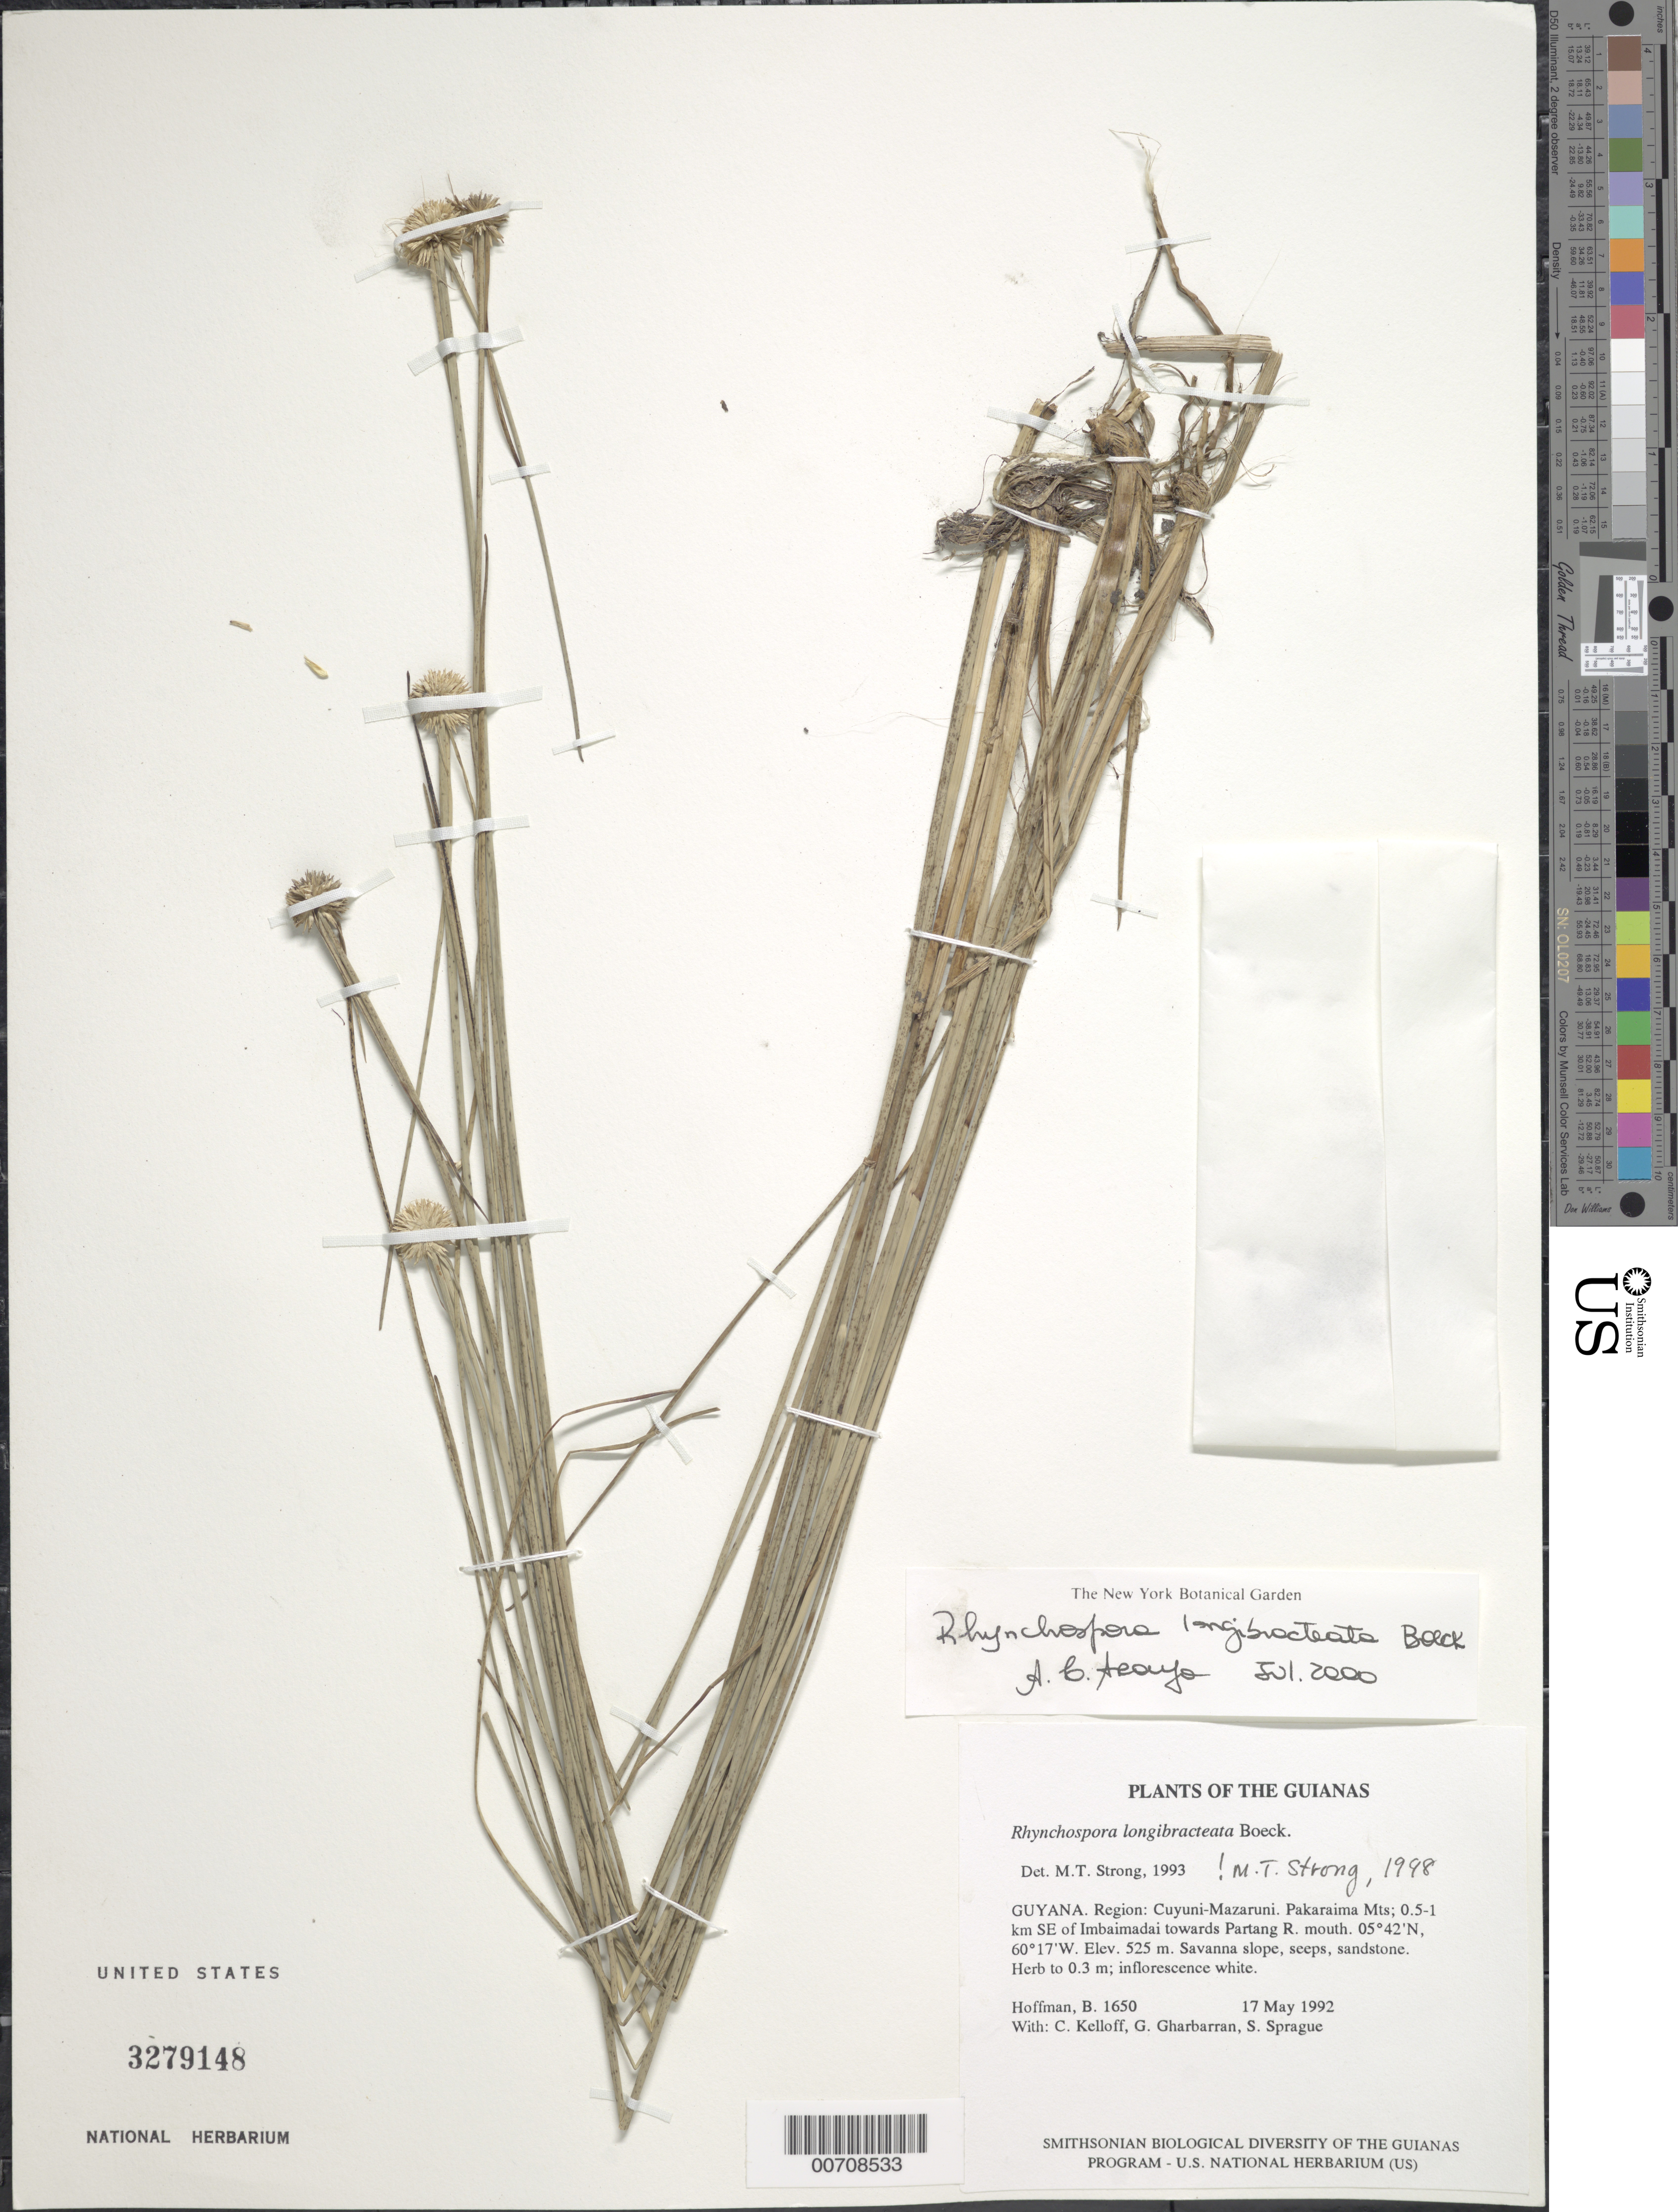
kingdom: Plantae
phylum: Tracheophyta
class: Liliopsida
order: Poales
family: Cyperaceae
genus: Rhynchospora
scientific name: Rhynchospora longibracteata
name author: Boeckeler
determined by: Araújo, A. C.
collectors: B. Hoffman, C. L. Kelloff, G. Gharbarran & S. Sprague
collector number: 1650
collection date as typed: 17 May 1992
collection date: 1992-05-17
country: Guyana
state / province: Cuyuni-Mazaruni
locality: Pakaraima Mts; 0.5-1 km SE of Imbaimadai towards Partang River mouth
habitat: Savanna slope, seeps, sandstone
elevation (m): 525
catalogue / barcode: US 3279148